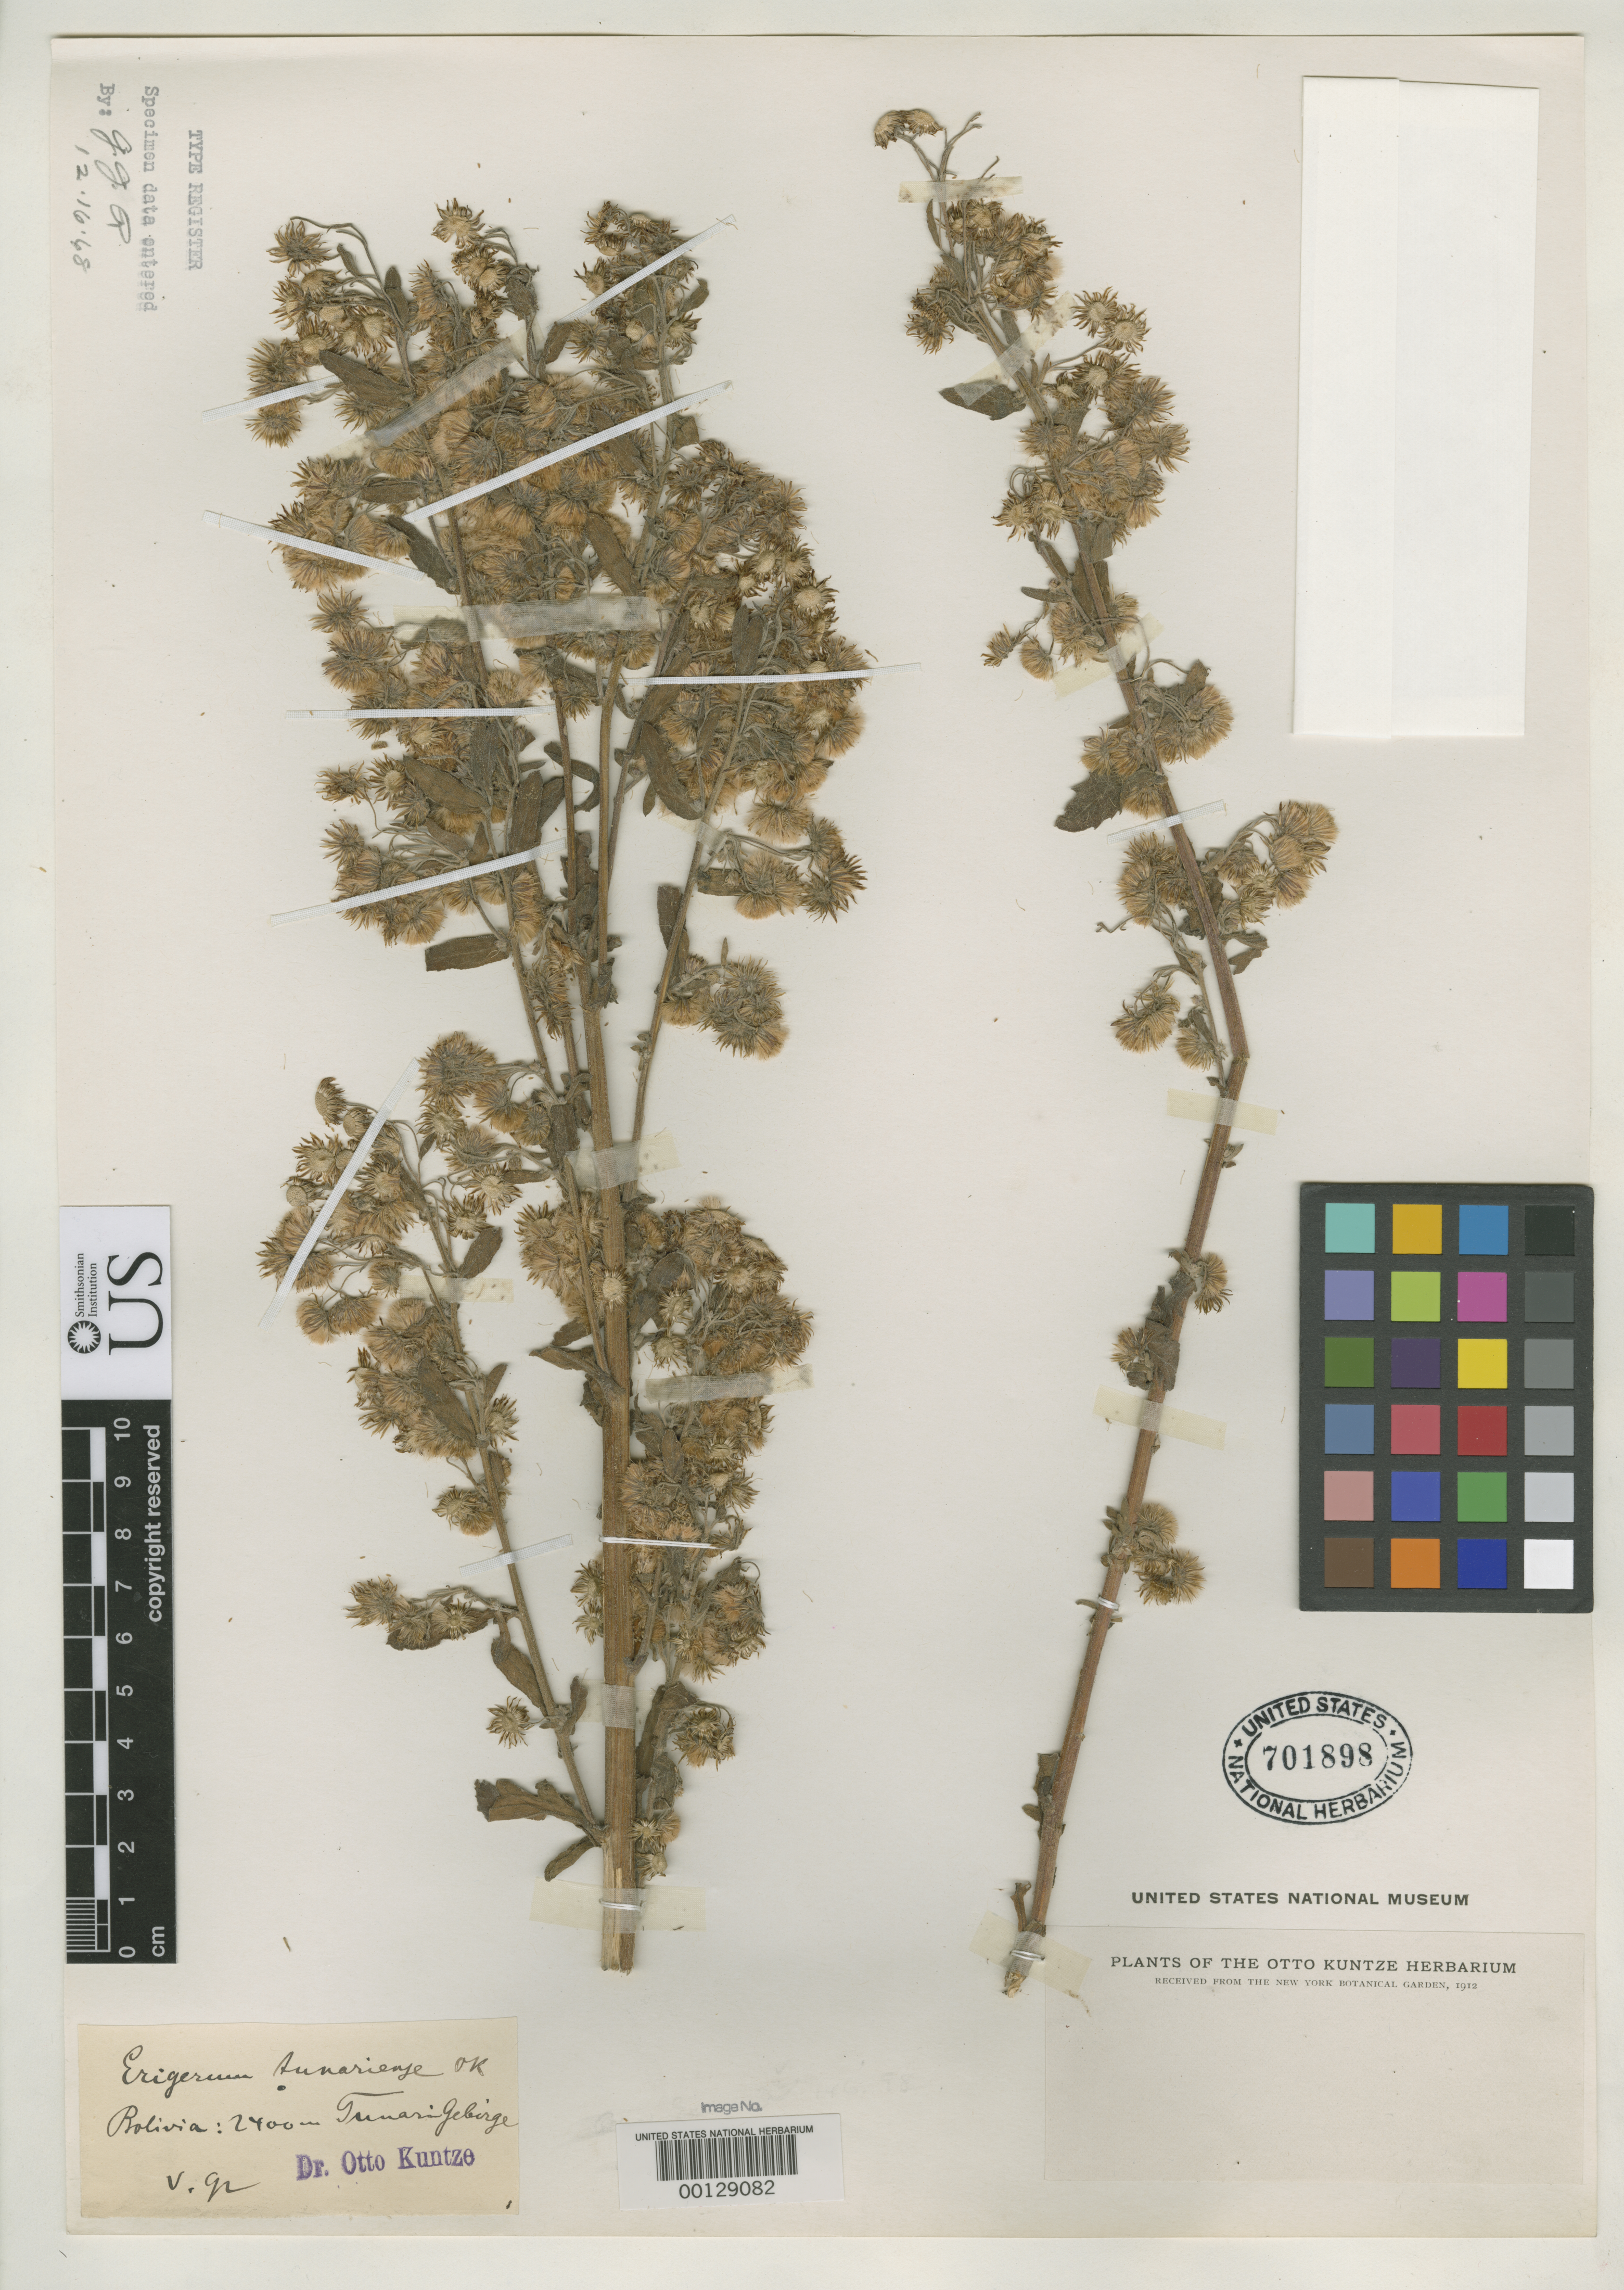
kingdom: Plantae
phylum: Tracheophyta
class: Magnoliopsida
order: Asterales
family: Asteraceae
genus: Erigeron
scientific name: Erigeron tumariense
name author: Kuntze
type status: Type Collection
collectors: C.E.O. Kuntze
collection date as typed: May 1892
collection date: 1892-05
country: Bolivia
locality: Tunari George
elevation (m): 2400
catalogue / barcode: US 701898